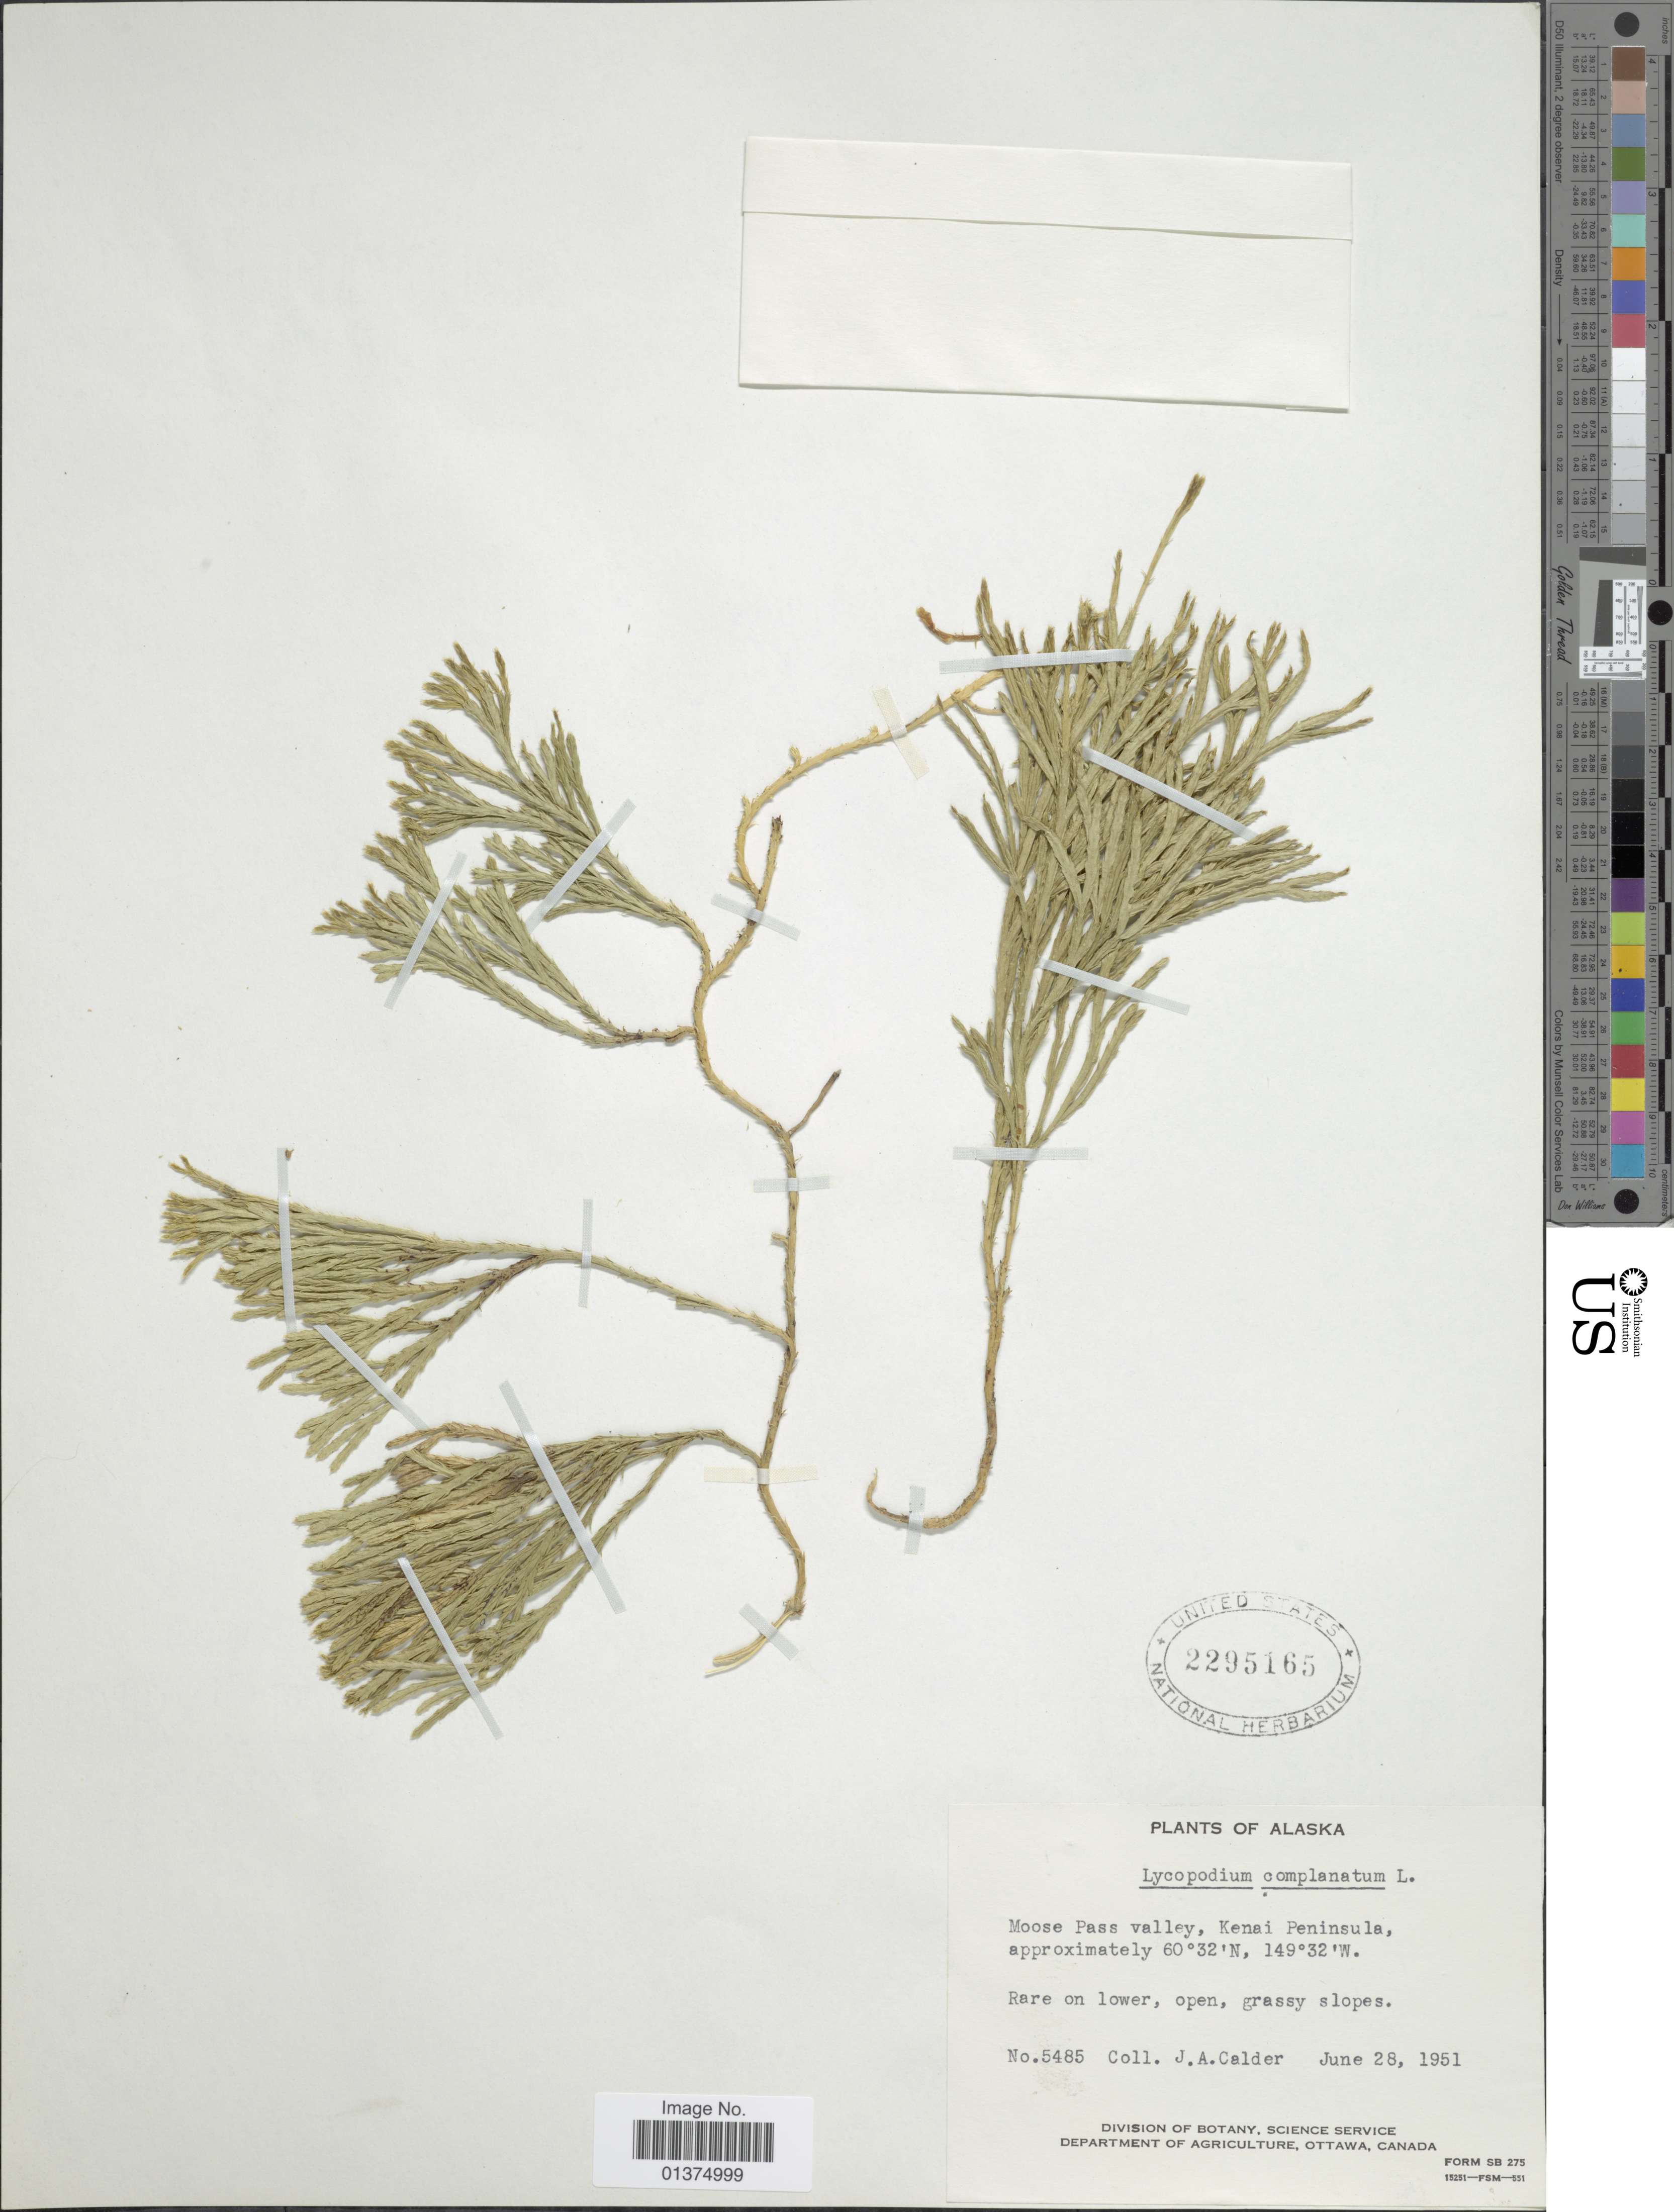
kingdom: Plantae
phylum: Tracheophyta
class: Lycopodiopsida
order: Lycopodiales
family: Lycopodiaceae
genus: Diphasiastrum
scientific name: Diphasiastrum complanatum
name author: (L.) Holub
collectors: J. A. Calder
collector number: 5485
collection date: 1951-06-28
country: United States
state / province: Alaska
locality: Moose Pass valley, Kenai Peninsula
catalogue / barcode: US 2295165